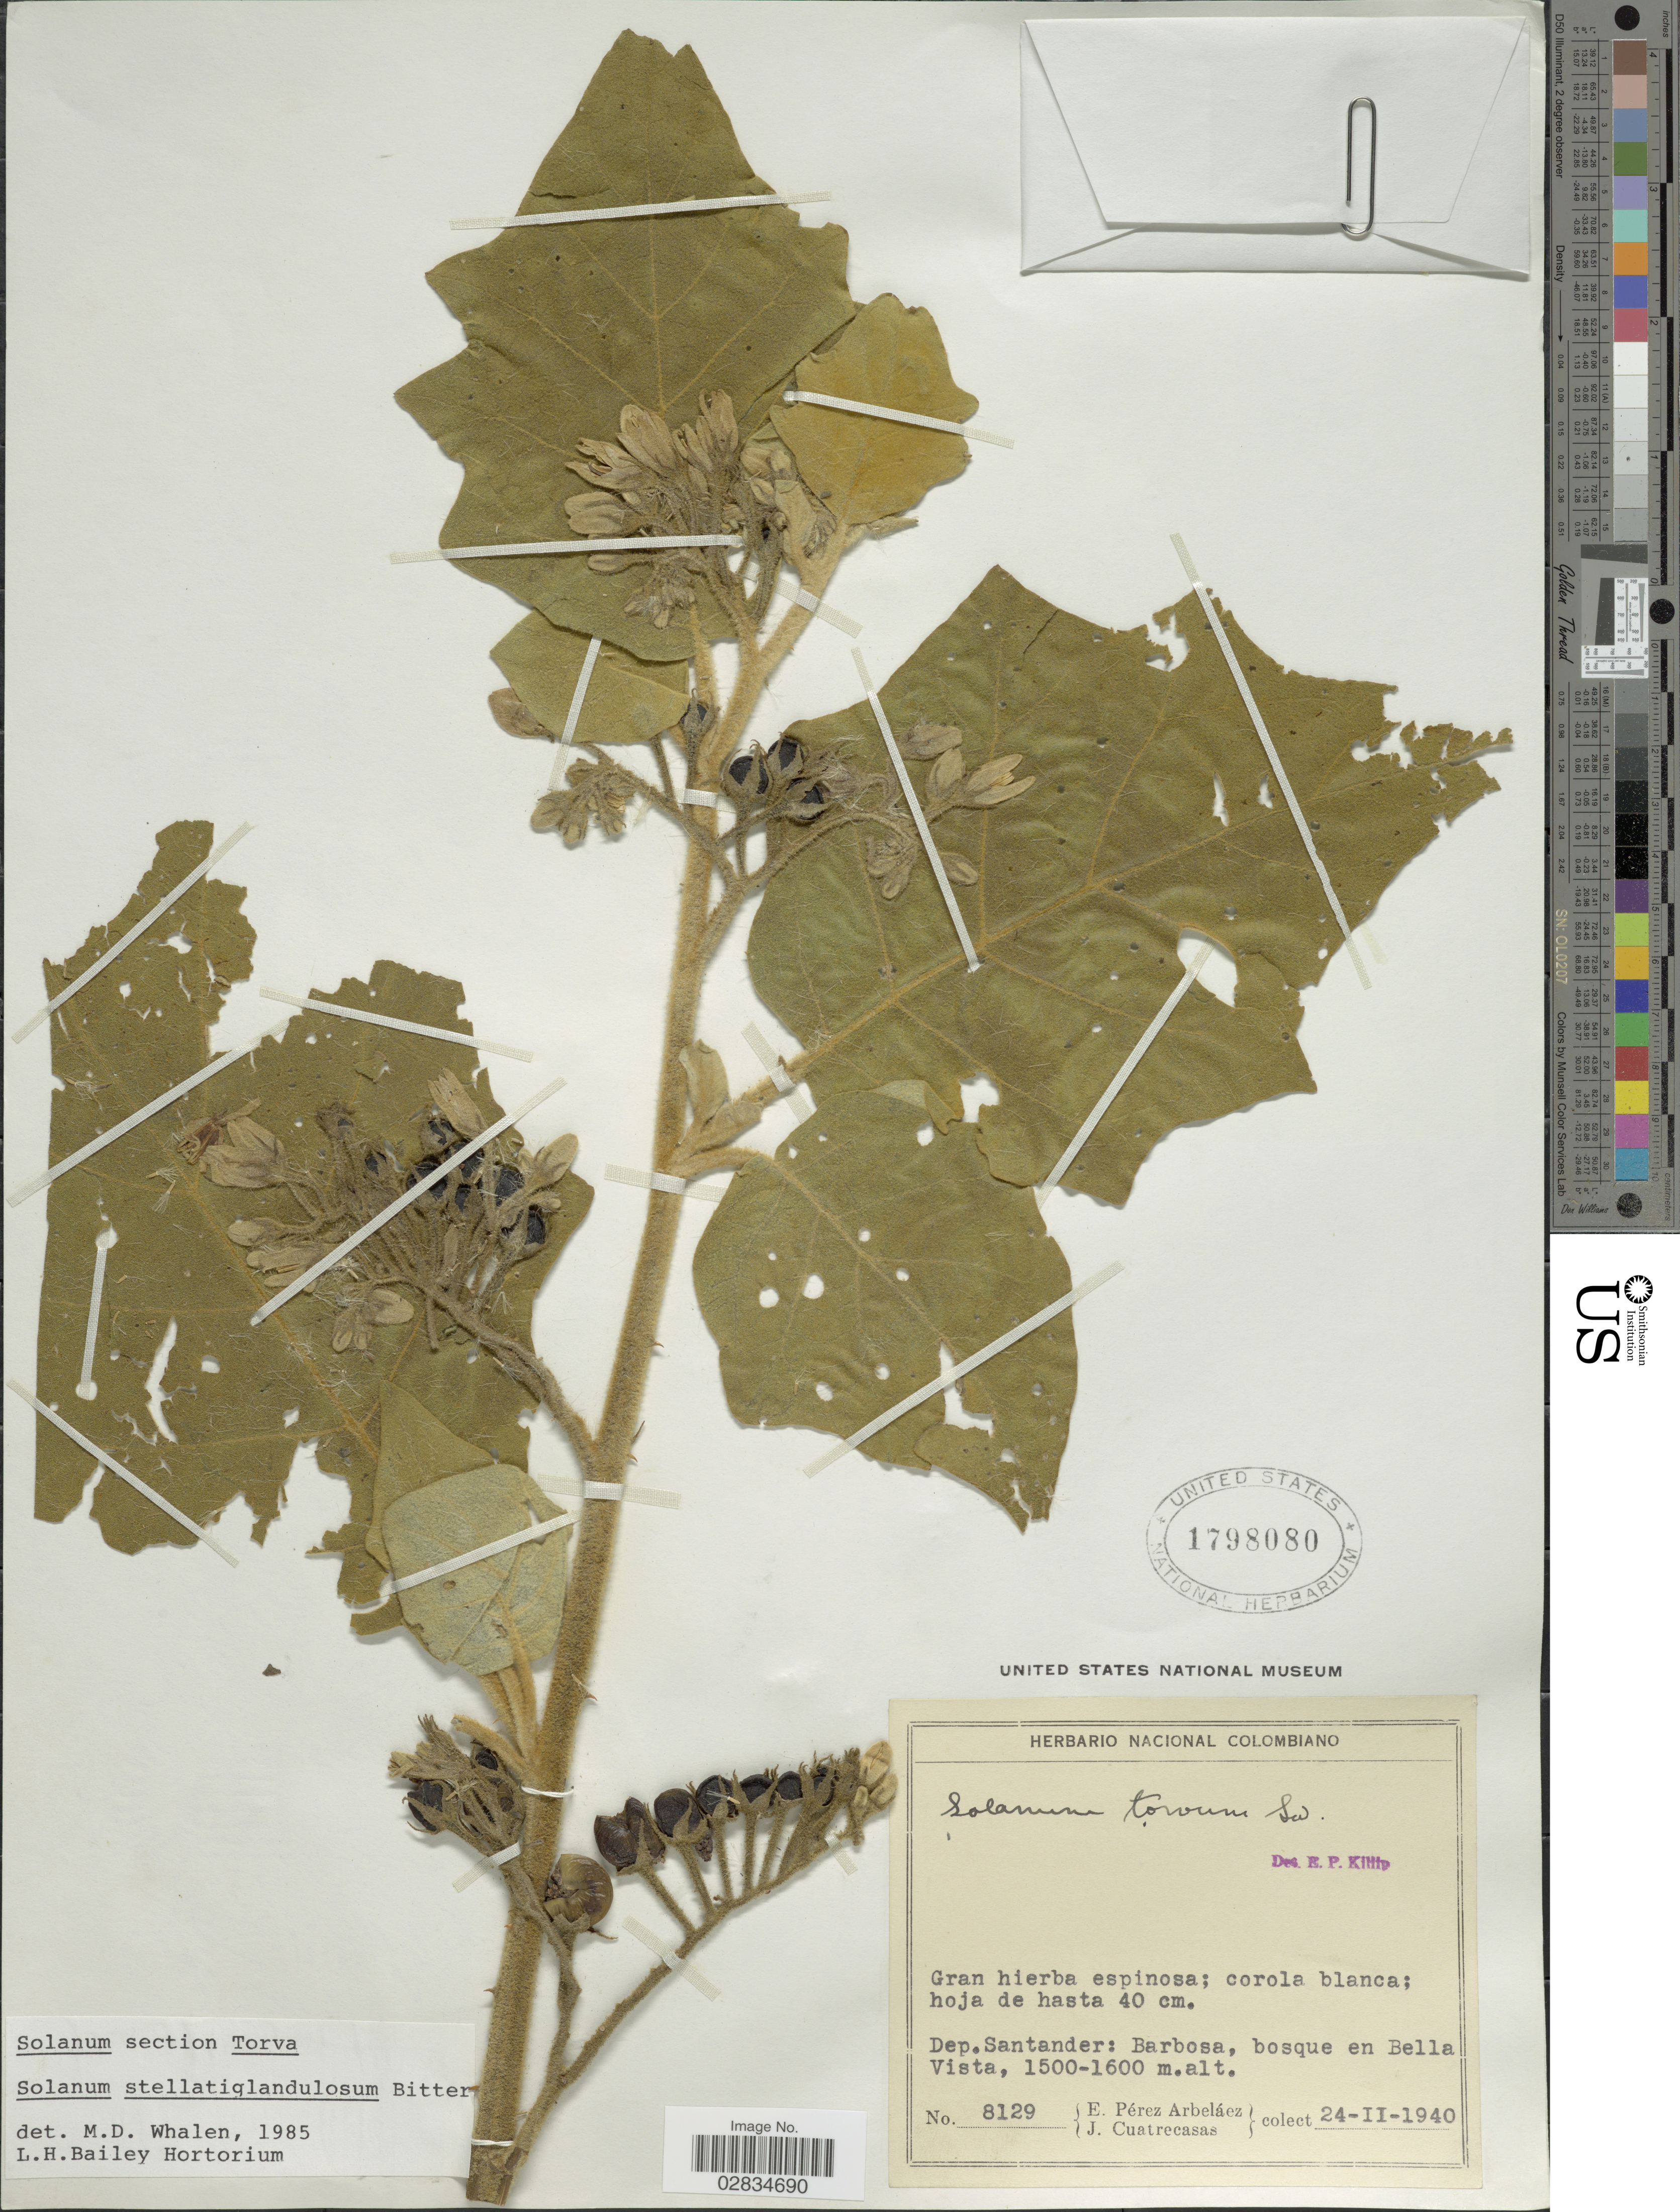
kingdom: Plantae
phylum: Tracheophyta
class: Magnoliopsida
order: Solanales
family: Solanaceae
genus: Solanum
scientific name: Solanum stellatiglandulosum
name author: Bitter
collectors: E. Pérez Arbeláez & J. Cuatrecasas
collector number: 8129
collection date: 1940-02-24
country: Colombia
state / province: Santander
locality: Dep. Santander: Barbosa, bosque en Bella Vista.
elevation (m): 1500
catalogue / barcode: US 1798080